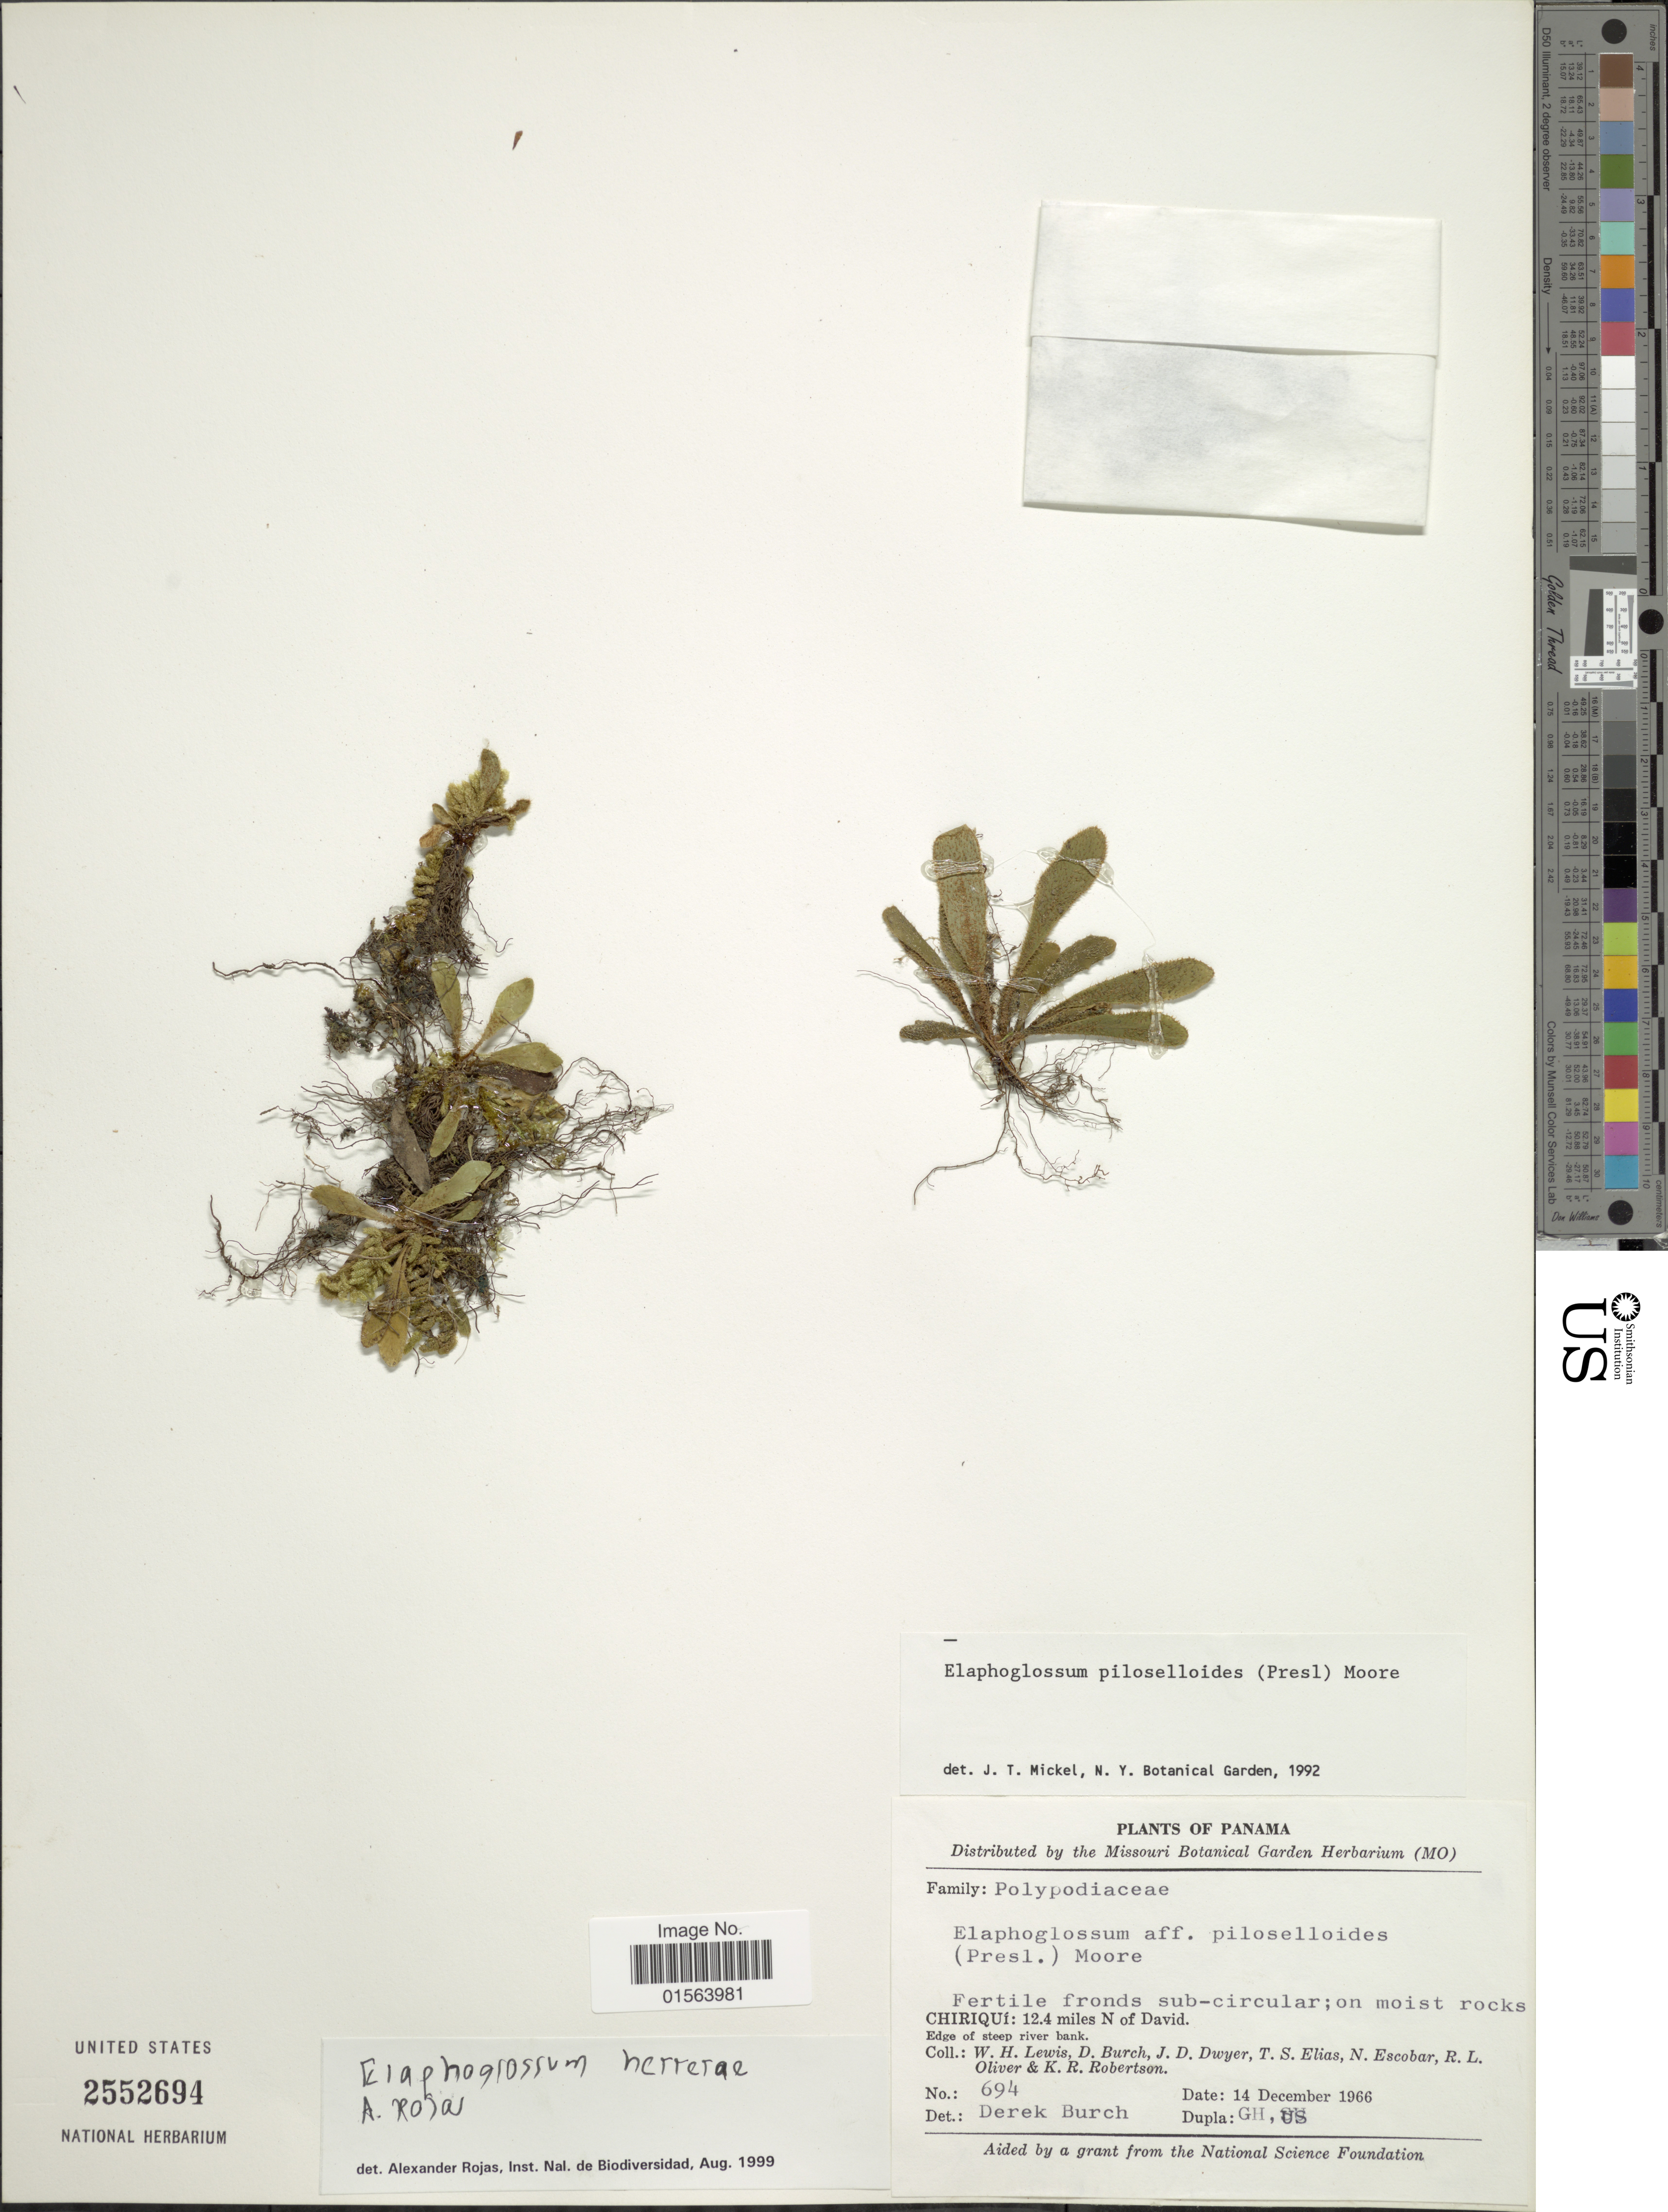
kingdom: Plantae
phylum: Tracheophyta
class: Polypodiopsida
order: Polypodiales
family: Dryopteridaceae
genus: Elaphoglossum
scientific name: Elaphoglossum herrerae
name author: A. Rojas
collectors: W. H. Lewis, D. Burch, J. D. Dwyer, T. S. Elias & et al.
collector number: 694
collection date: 1966-12-14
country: Panama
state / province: Chiriqui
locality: Chiriqui: 12.4 miles N of David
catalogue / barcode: US 2552694